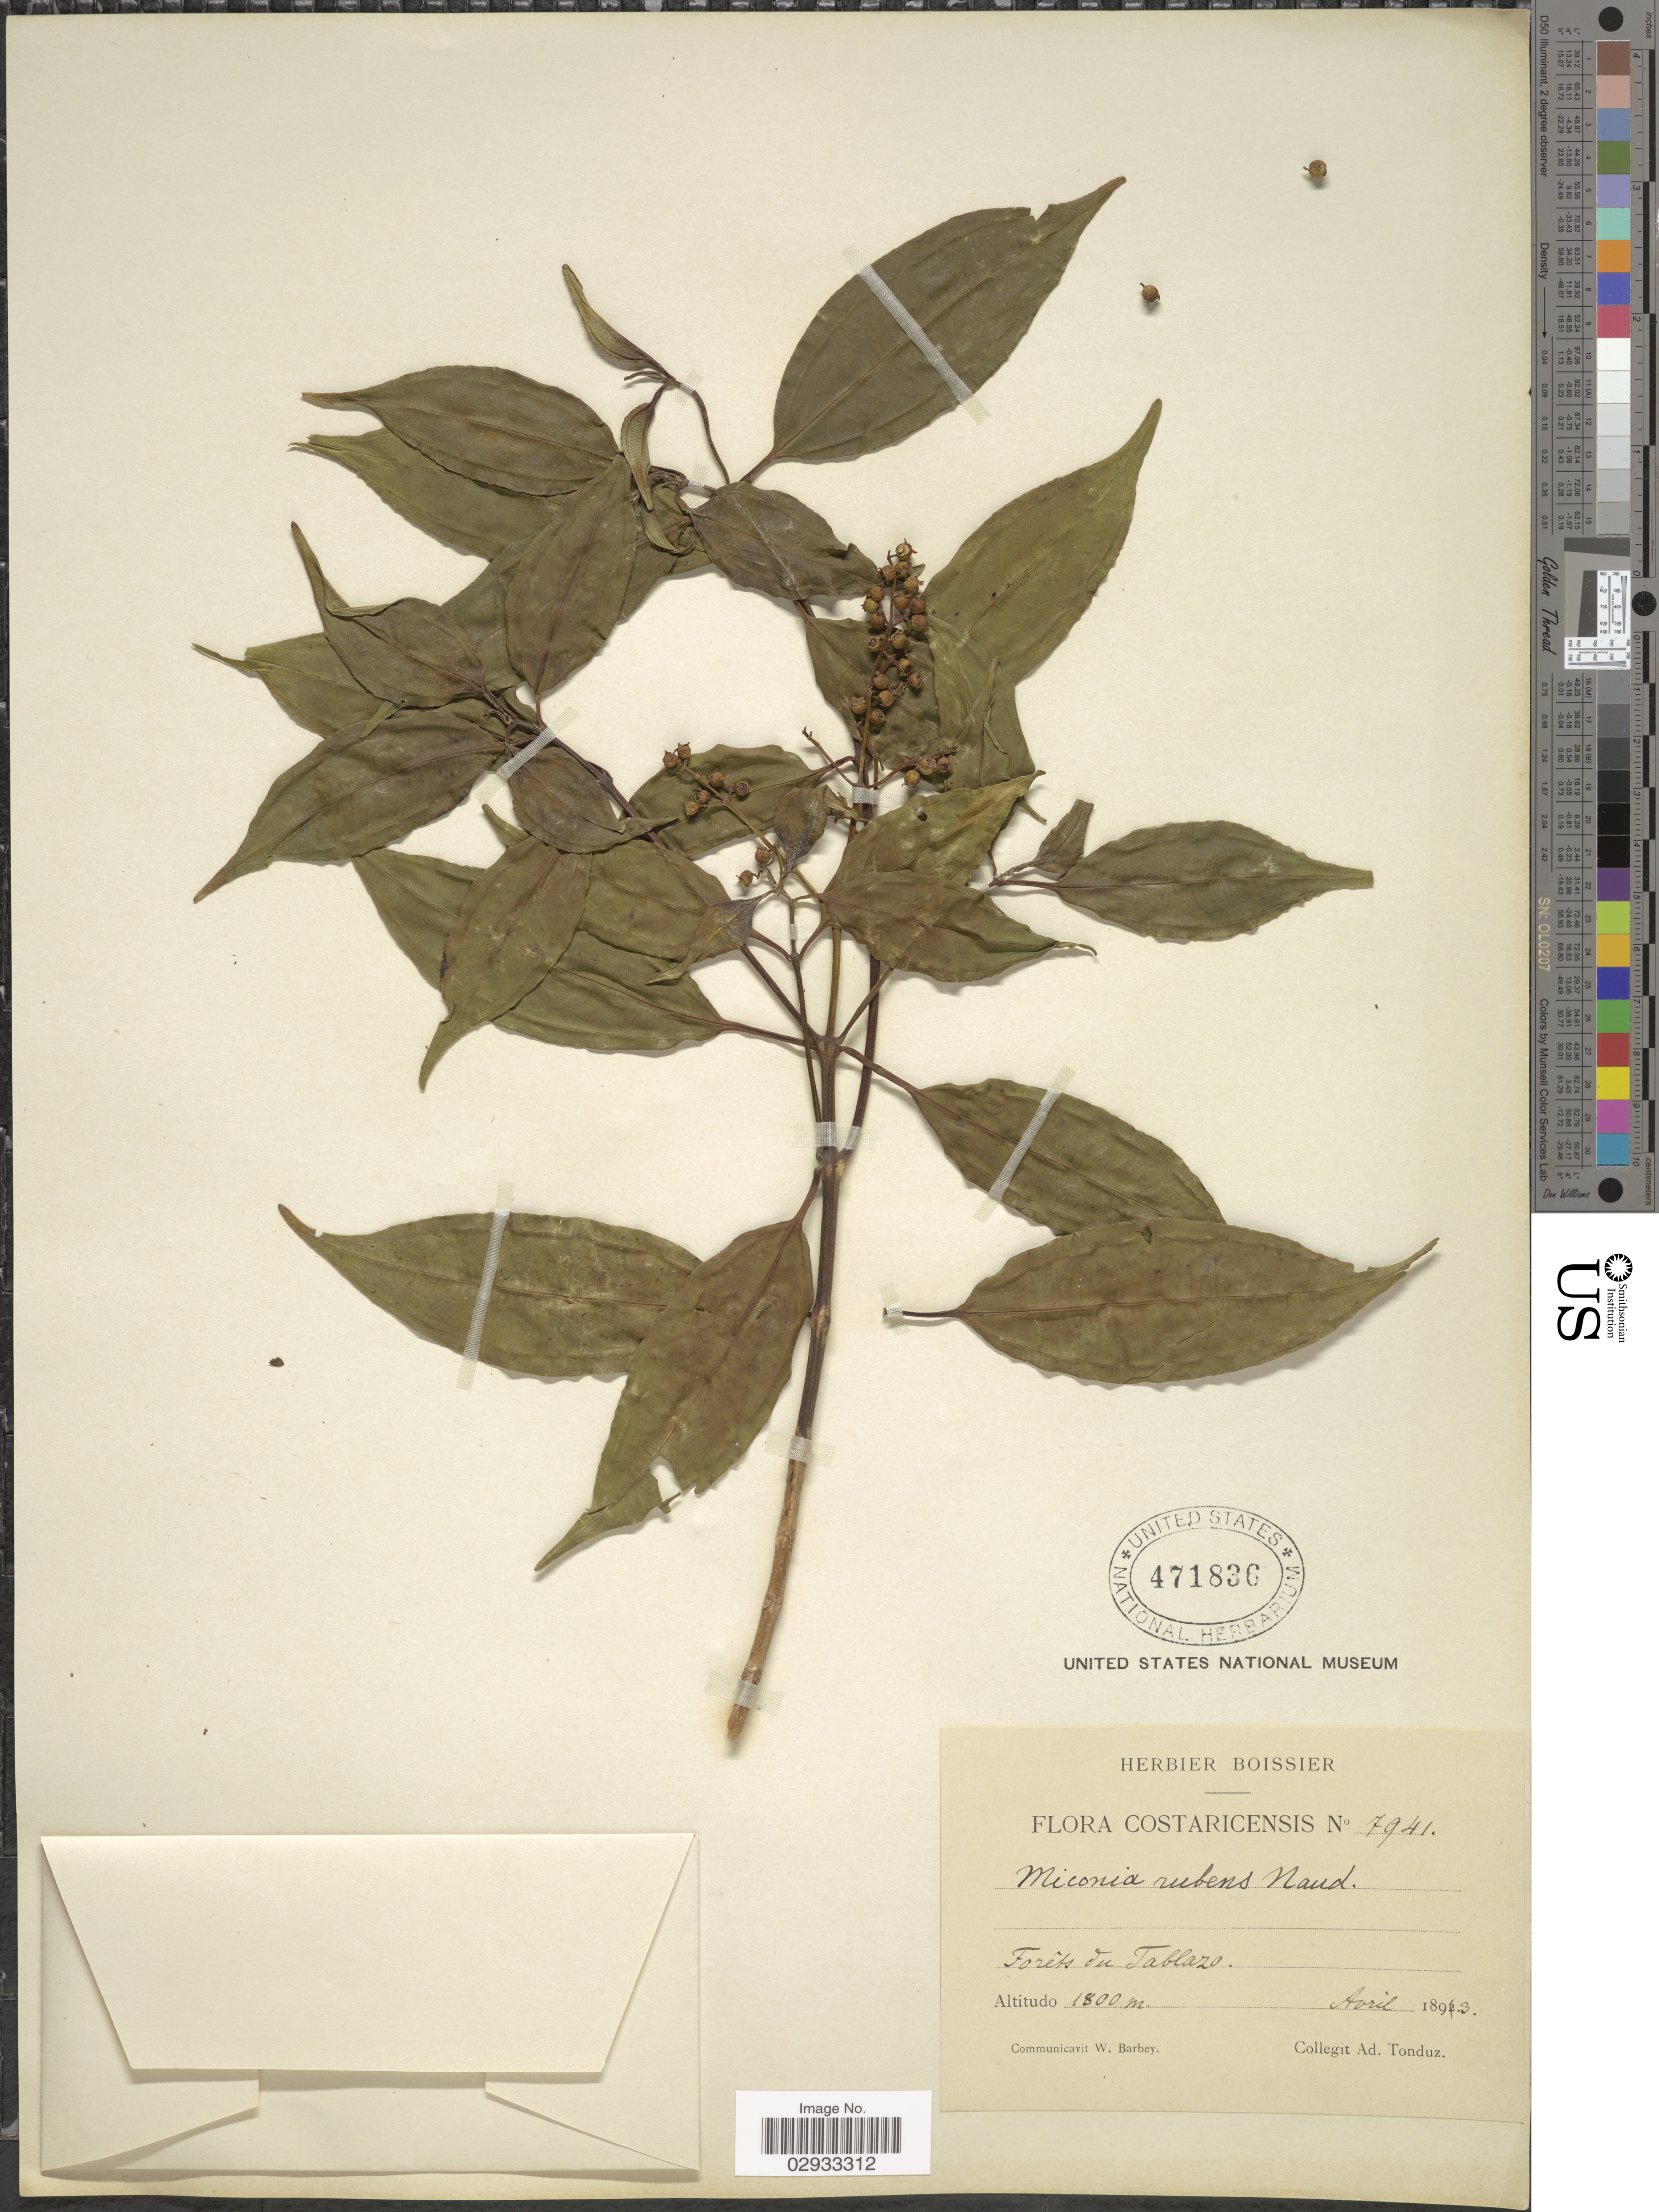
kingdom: Plantae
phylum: Tracheophyta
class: Magnoliopsida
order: Myrtales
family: Melastomataceae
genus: Miconia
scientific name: Miconia rubens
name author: (Sw.) Naudin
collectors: A. Tonduz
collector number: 7941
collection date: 1893-04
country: Costa Rica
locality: Forêts du Tablazo.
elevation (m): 1800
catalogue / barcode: US 471836